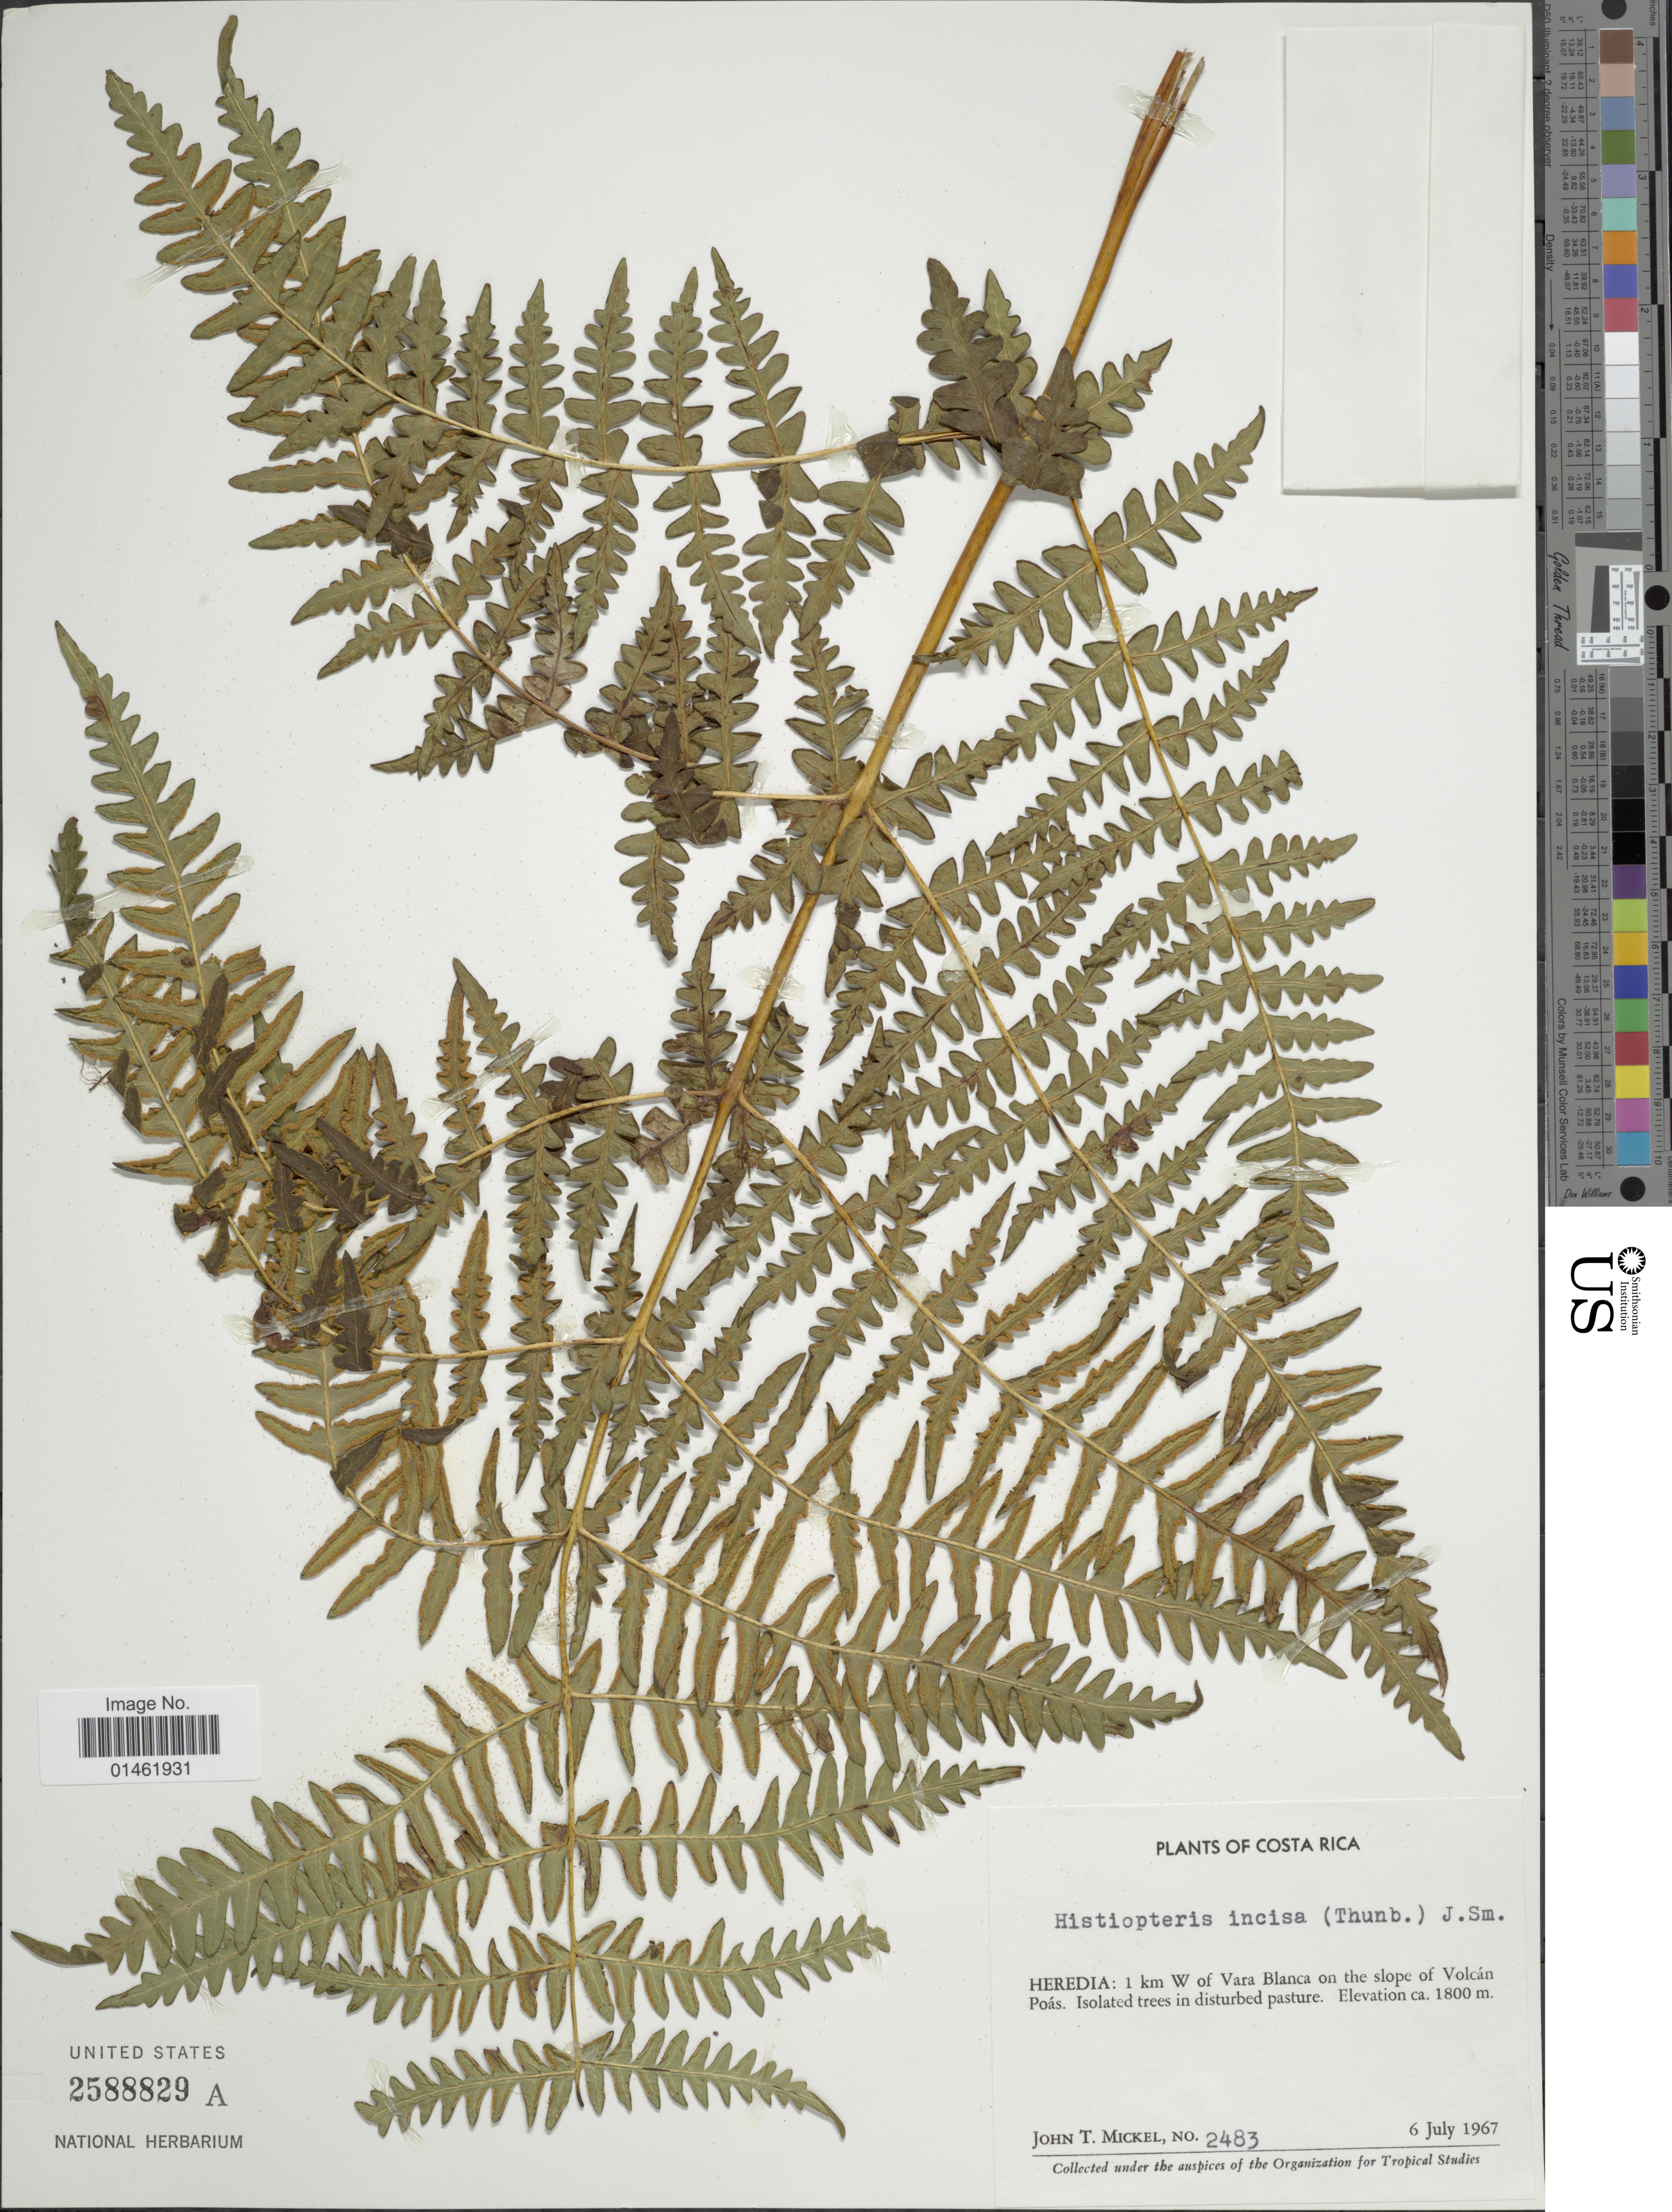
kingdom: Plantae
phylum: Tracheophyta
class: Polypodiopsida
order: Polypodiales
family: Dennstaedtiaceae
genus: Histiopteris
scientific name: Histiopteris incisa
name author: (Thunb.) J. Sm.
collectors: J. T. Mickel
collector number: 2483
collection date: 1967-07-06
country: Costa Rica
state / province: Heredia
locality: Heredia: 1km W of Vara Blanca on the slope of Volcán Poás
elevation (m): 1800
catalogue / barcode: US 2588829A